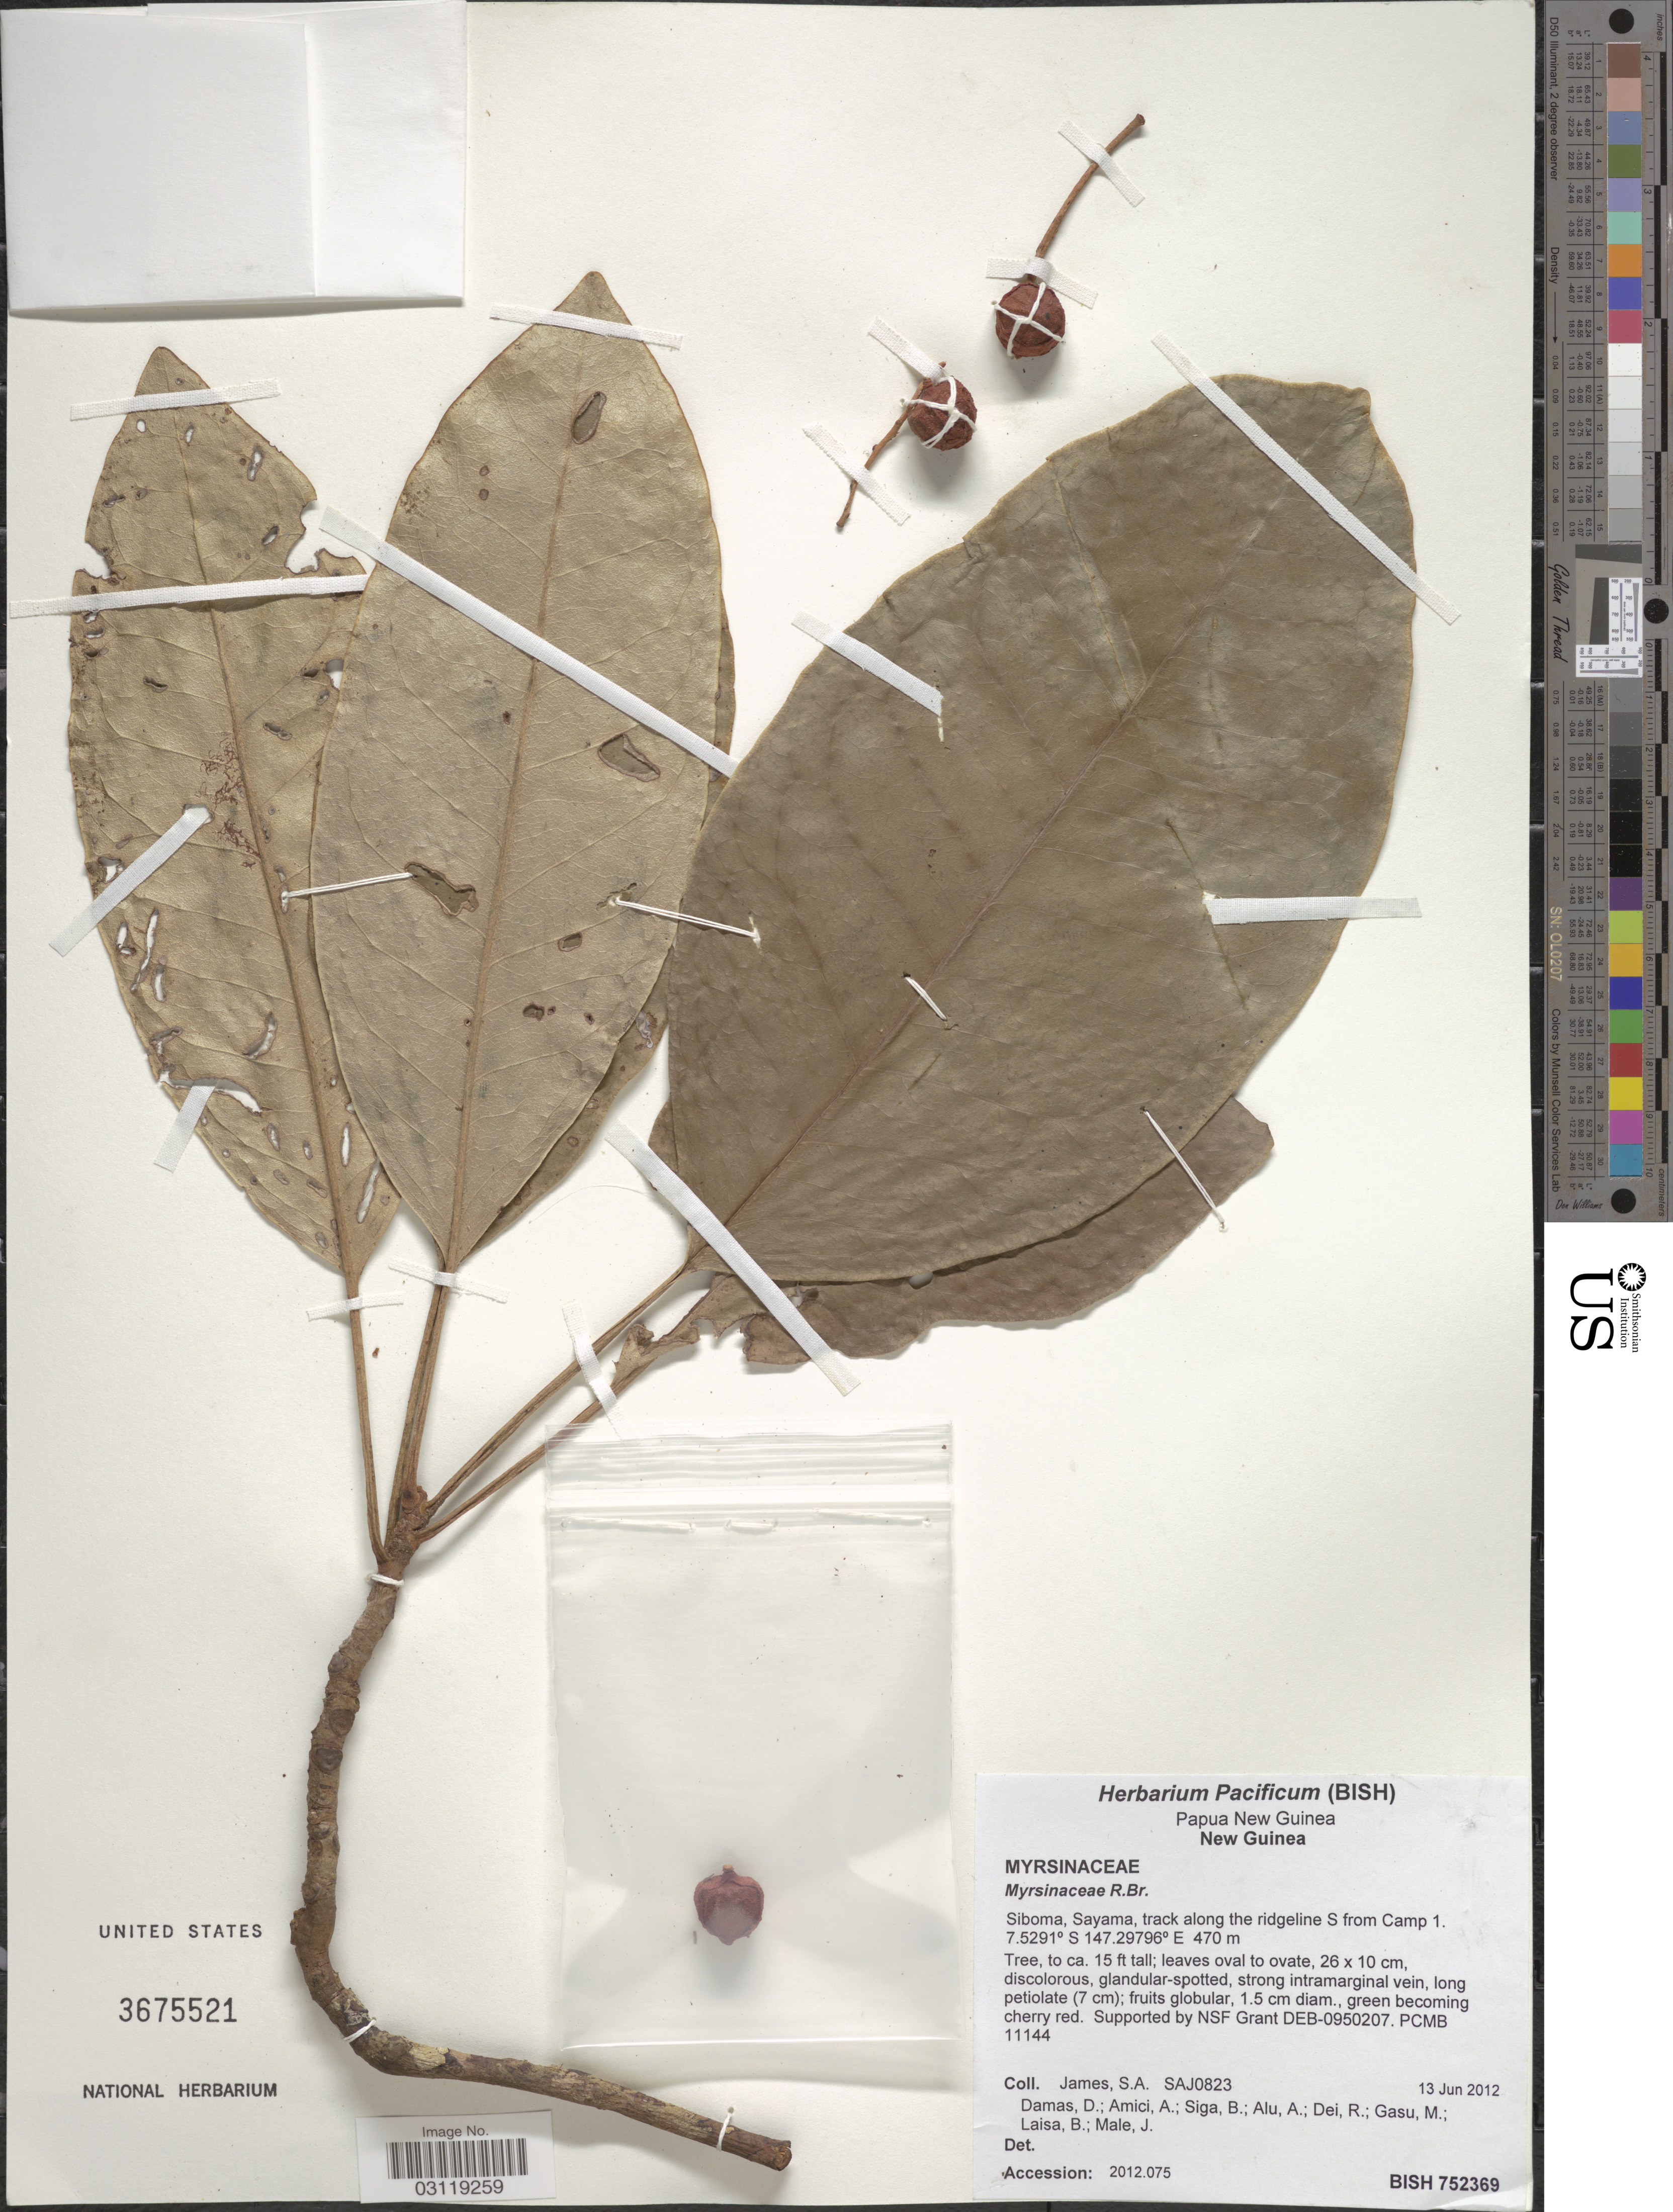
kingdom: Plantae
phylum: Tracheophyta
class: Magnoliopsida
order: Ericales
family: Primulaceae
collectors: S. James, D. Damas, A. Amici, B. Siga & et al.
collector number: SAJ0823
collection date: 2012-06-13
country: Papua New Guinea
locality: New Guinea. Siboma, Sayama, track along the ridgeline S from Camp 1.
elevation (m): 470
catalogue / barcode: US 3675521